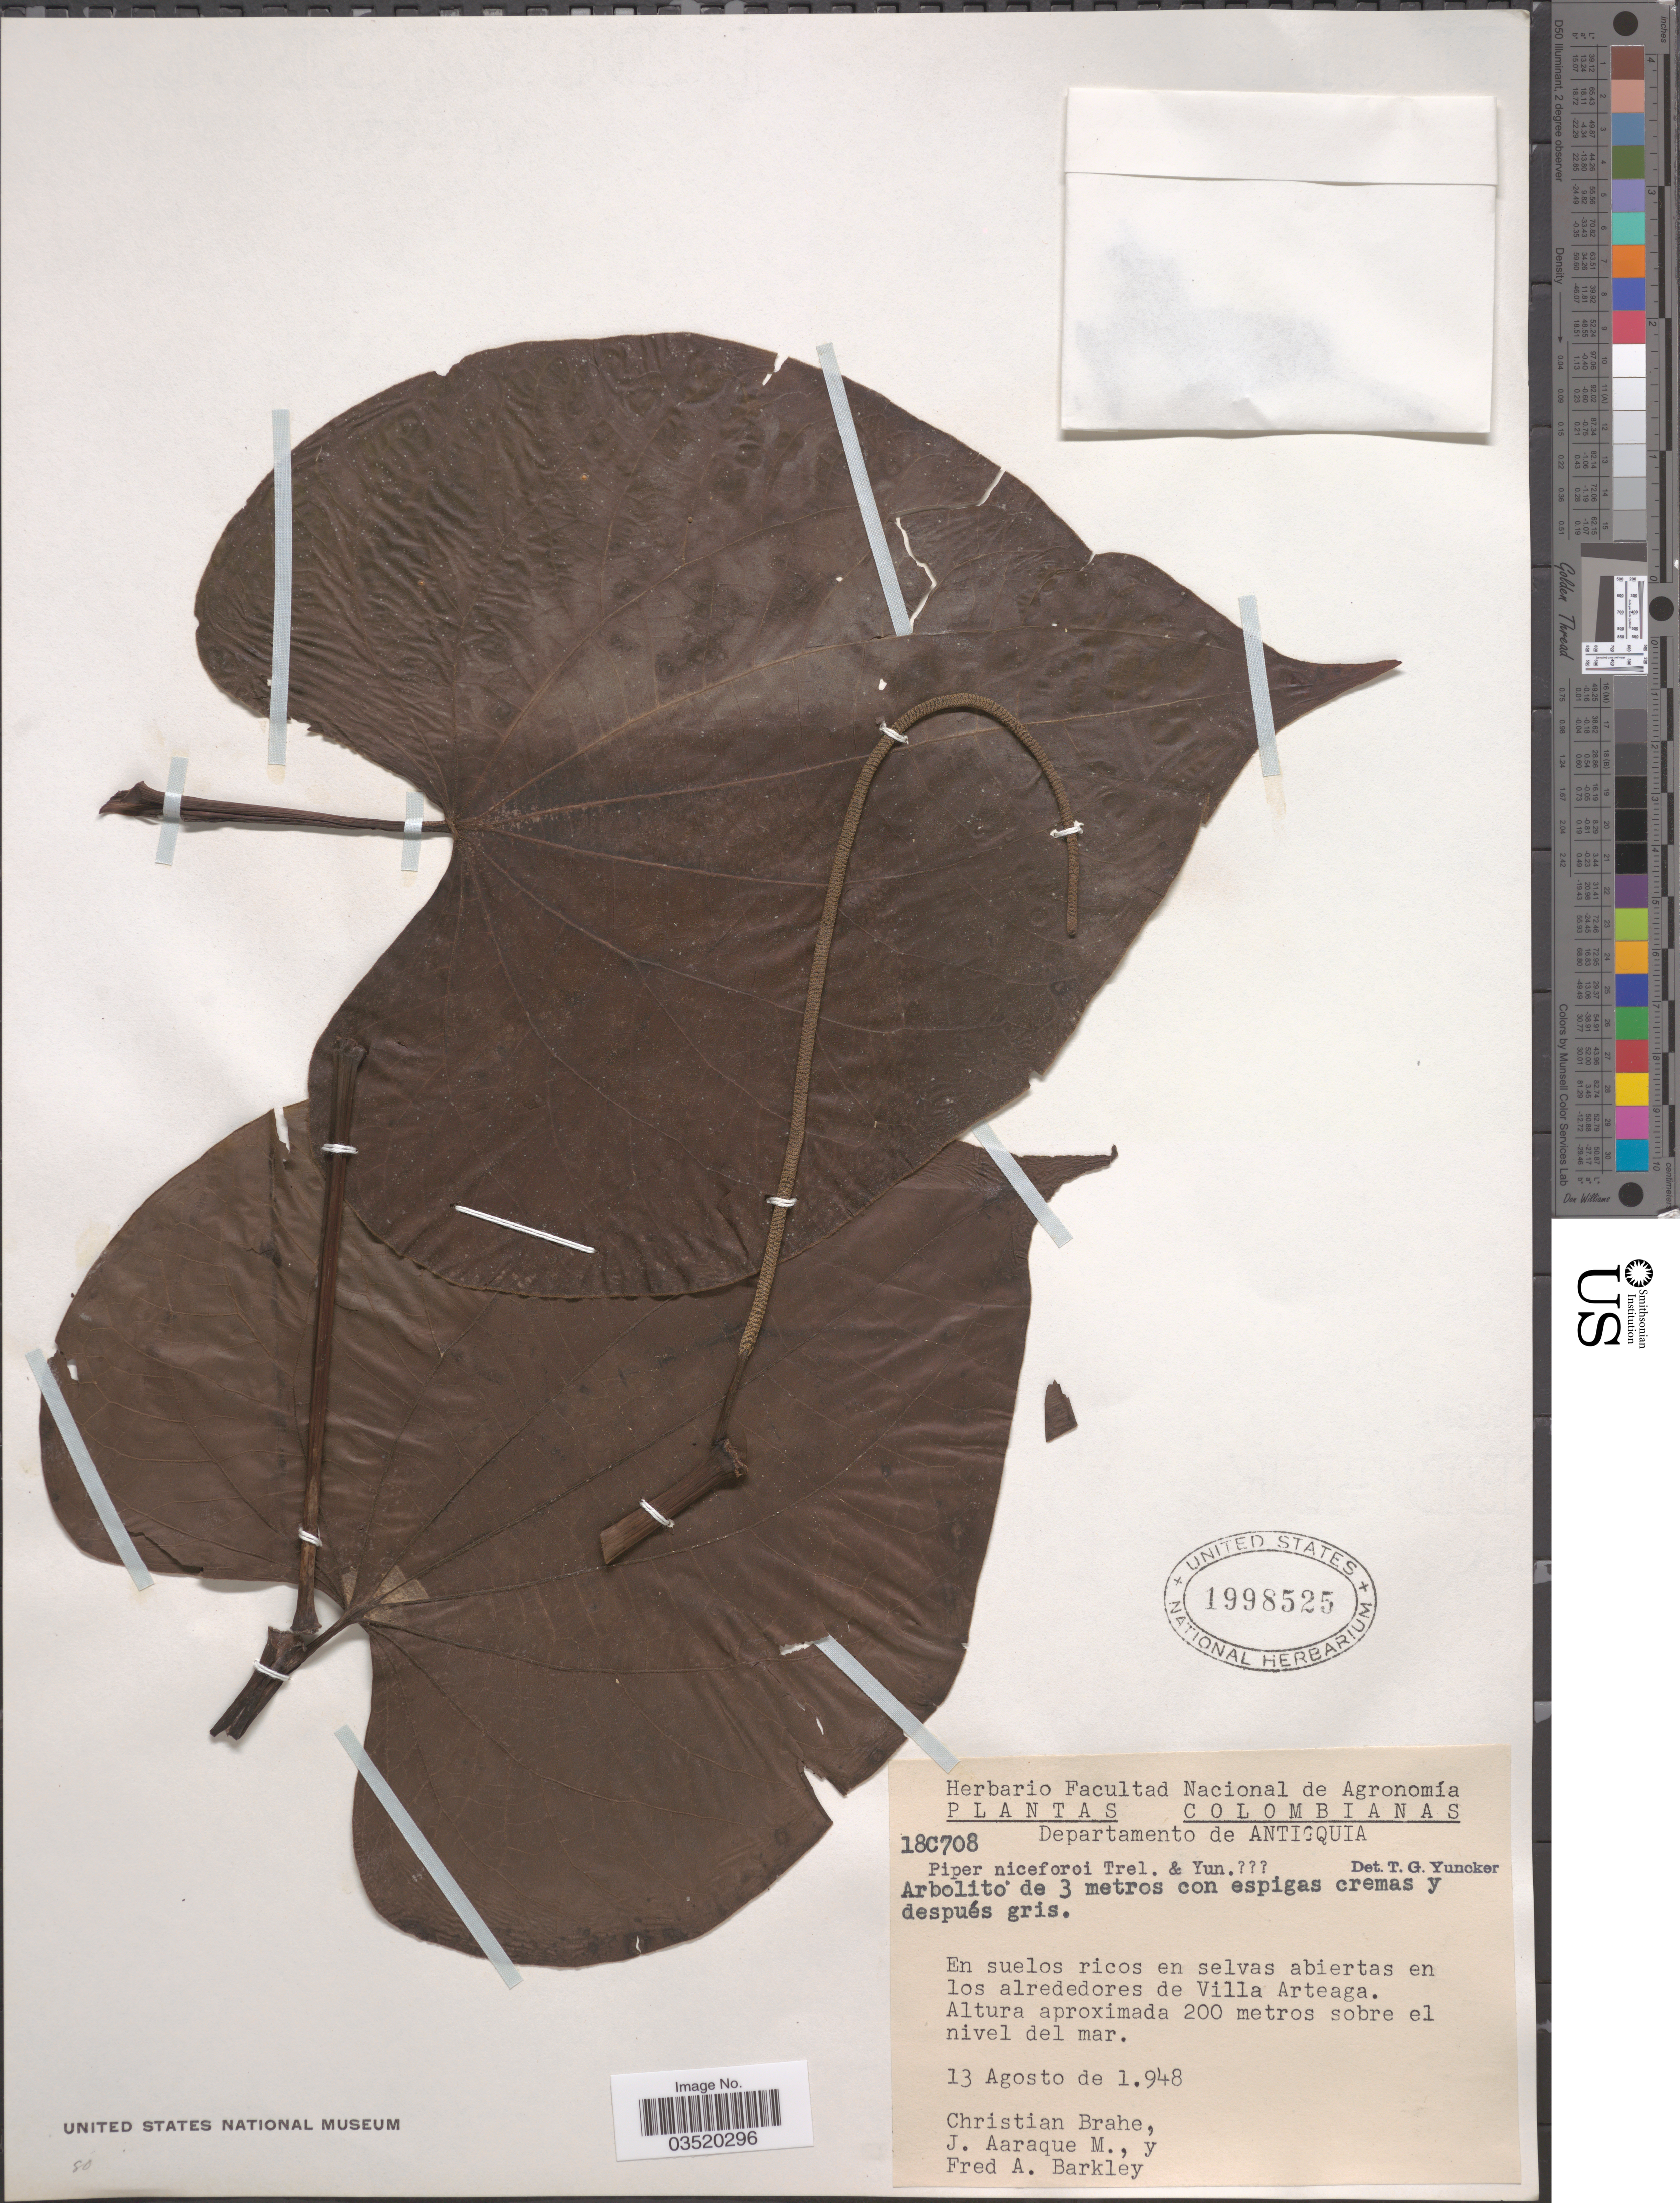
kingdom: Plantae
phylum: Tracheophyta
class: Magnoliopsida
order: Piperales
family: Piperaceae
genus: Piper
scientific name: Piper marginatum var. niceforoi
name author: (Trel. & Yunck.) Steyerm.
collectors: C. Brahe, J. Araque Molina & F. A. Barkley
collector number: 18C708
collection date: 1948-08-13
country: Colombia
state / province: Antioquia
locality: Departamento de Antioquia. En los alrededores de Villa Arteaga.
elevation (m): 200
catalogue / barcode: US 1998525